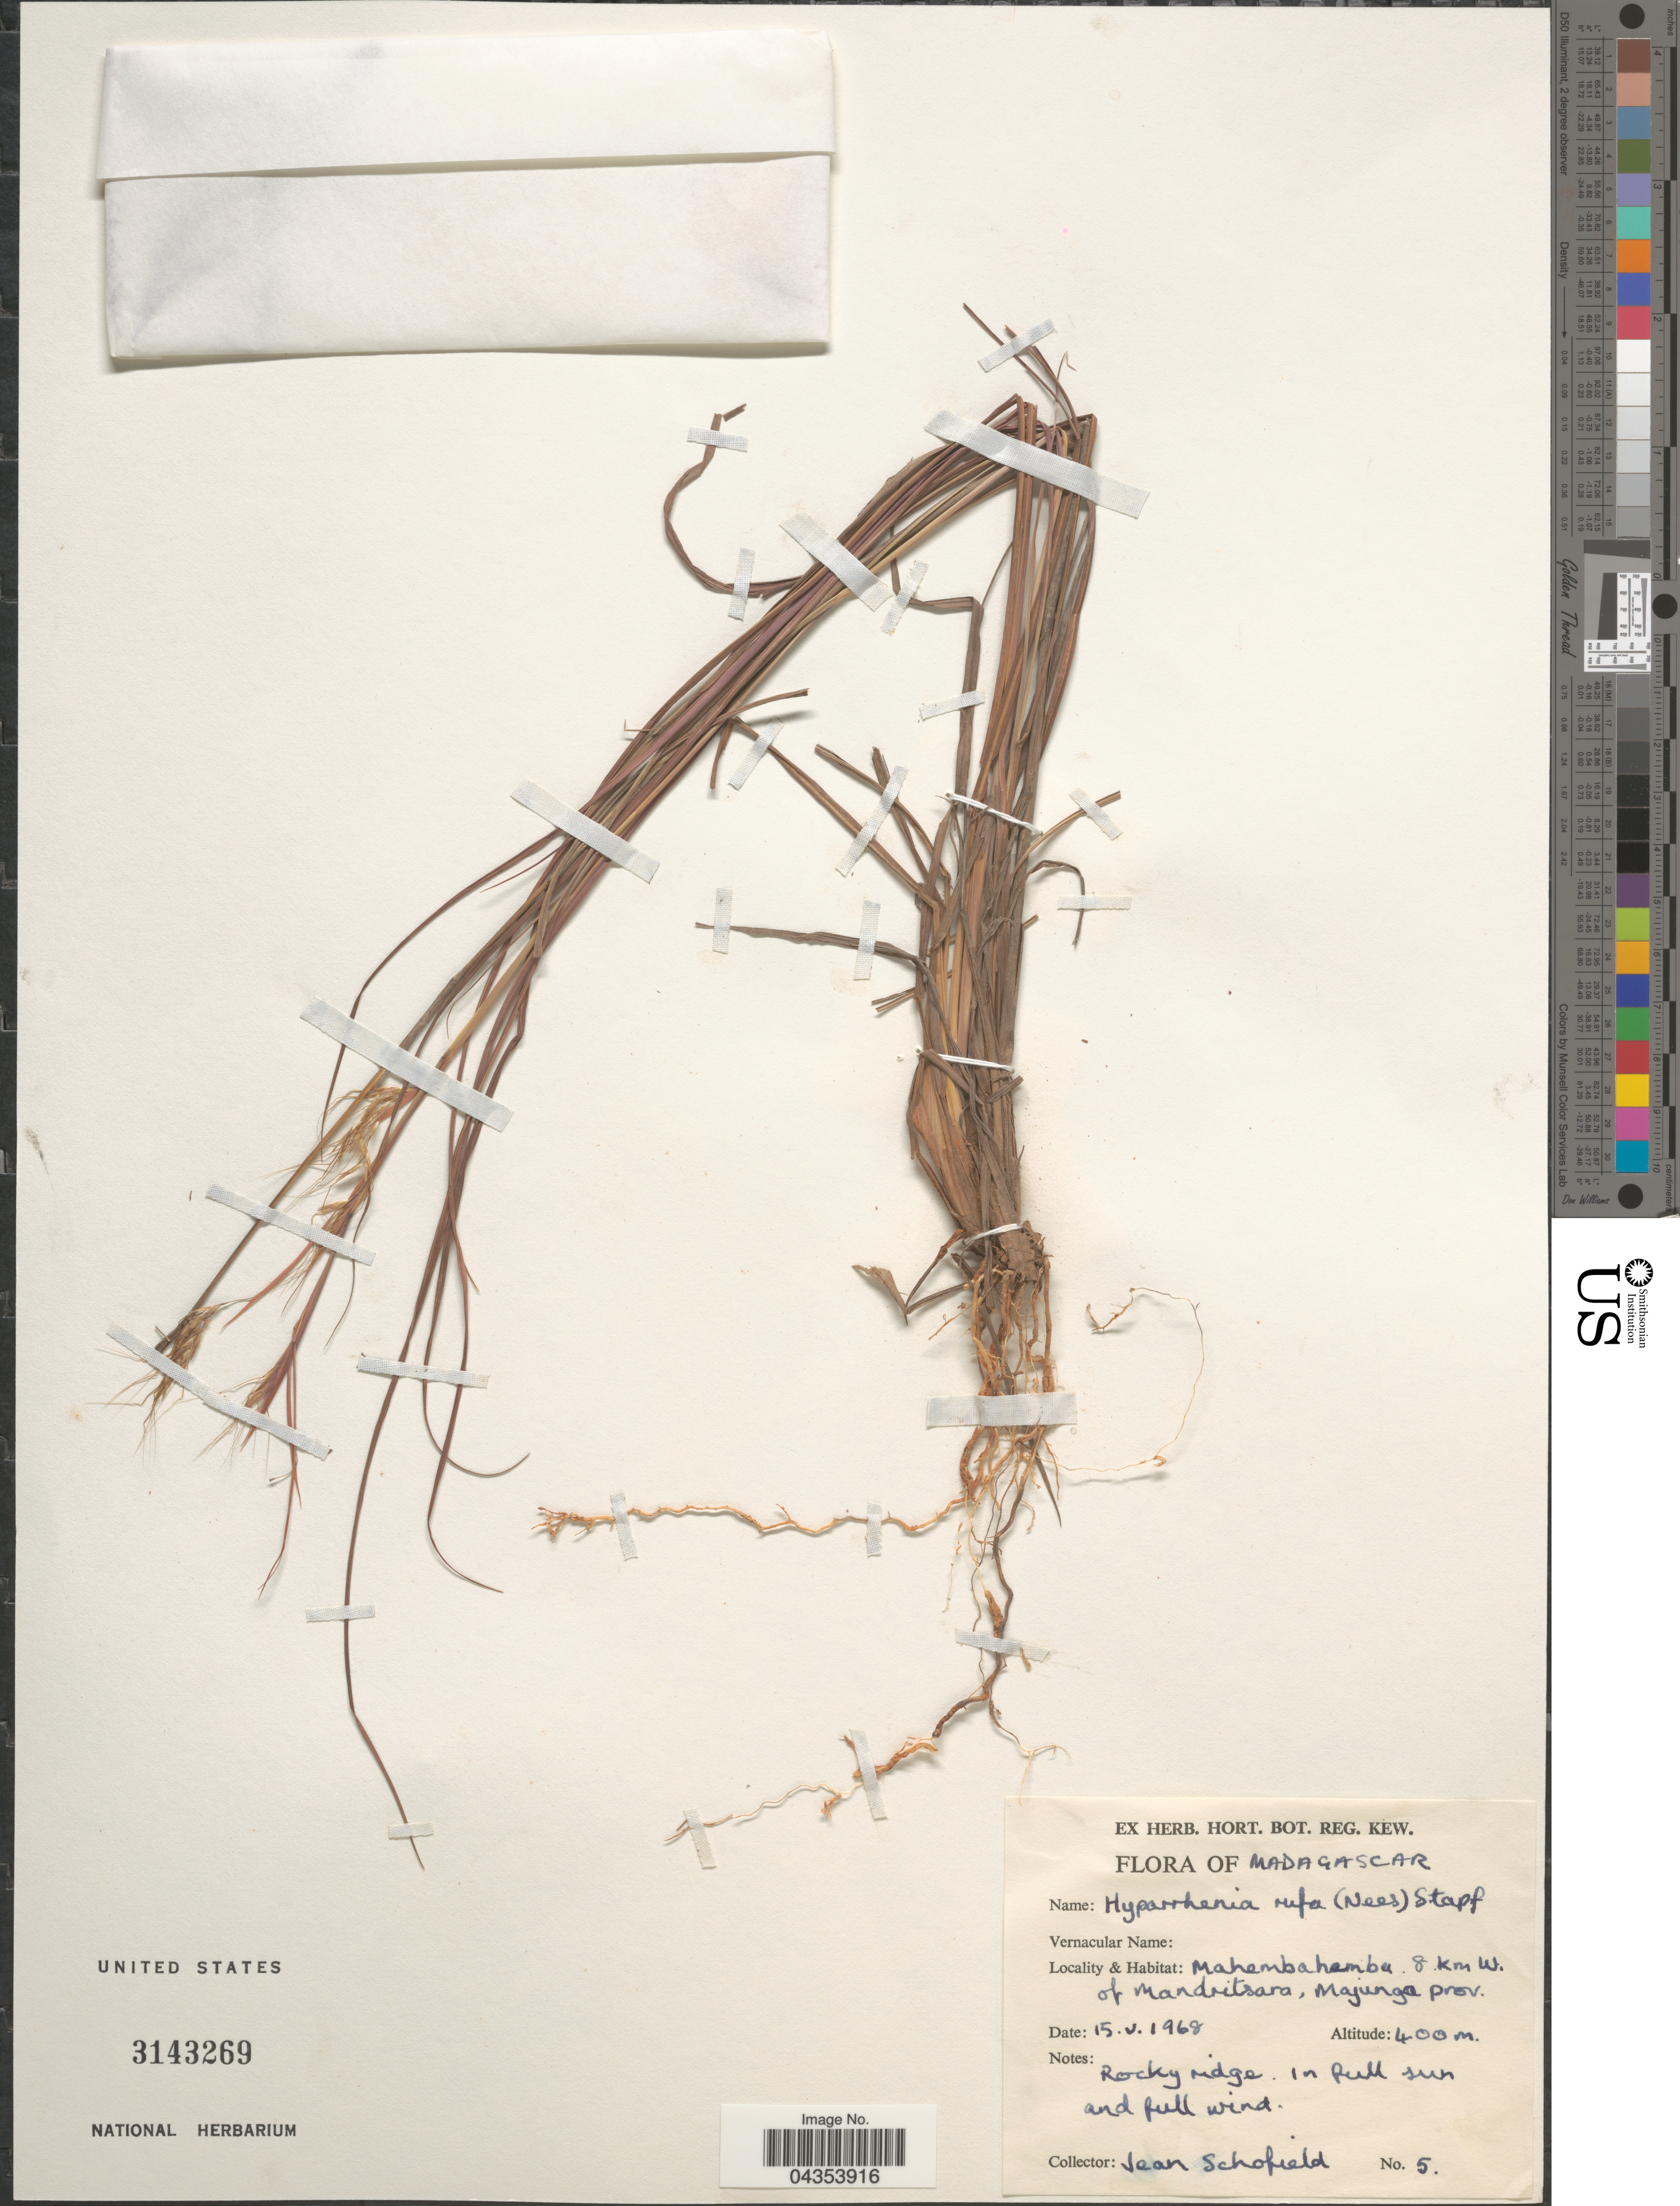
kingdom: Plantae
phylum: Tracheophyta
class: Liliopsida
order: Poales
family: Poaceae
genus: Hyparrhenia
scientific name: Hyparrhenia rufa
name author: (Nees) Stapf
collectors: J. Schofield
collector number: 5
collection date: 1968-05-15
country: Madagascar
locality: Mahembahambu. 8 Km W of Mandritsara, Majunga Prov.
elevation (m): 400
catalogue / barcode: US 3143269